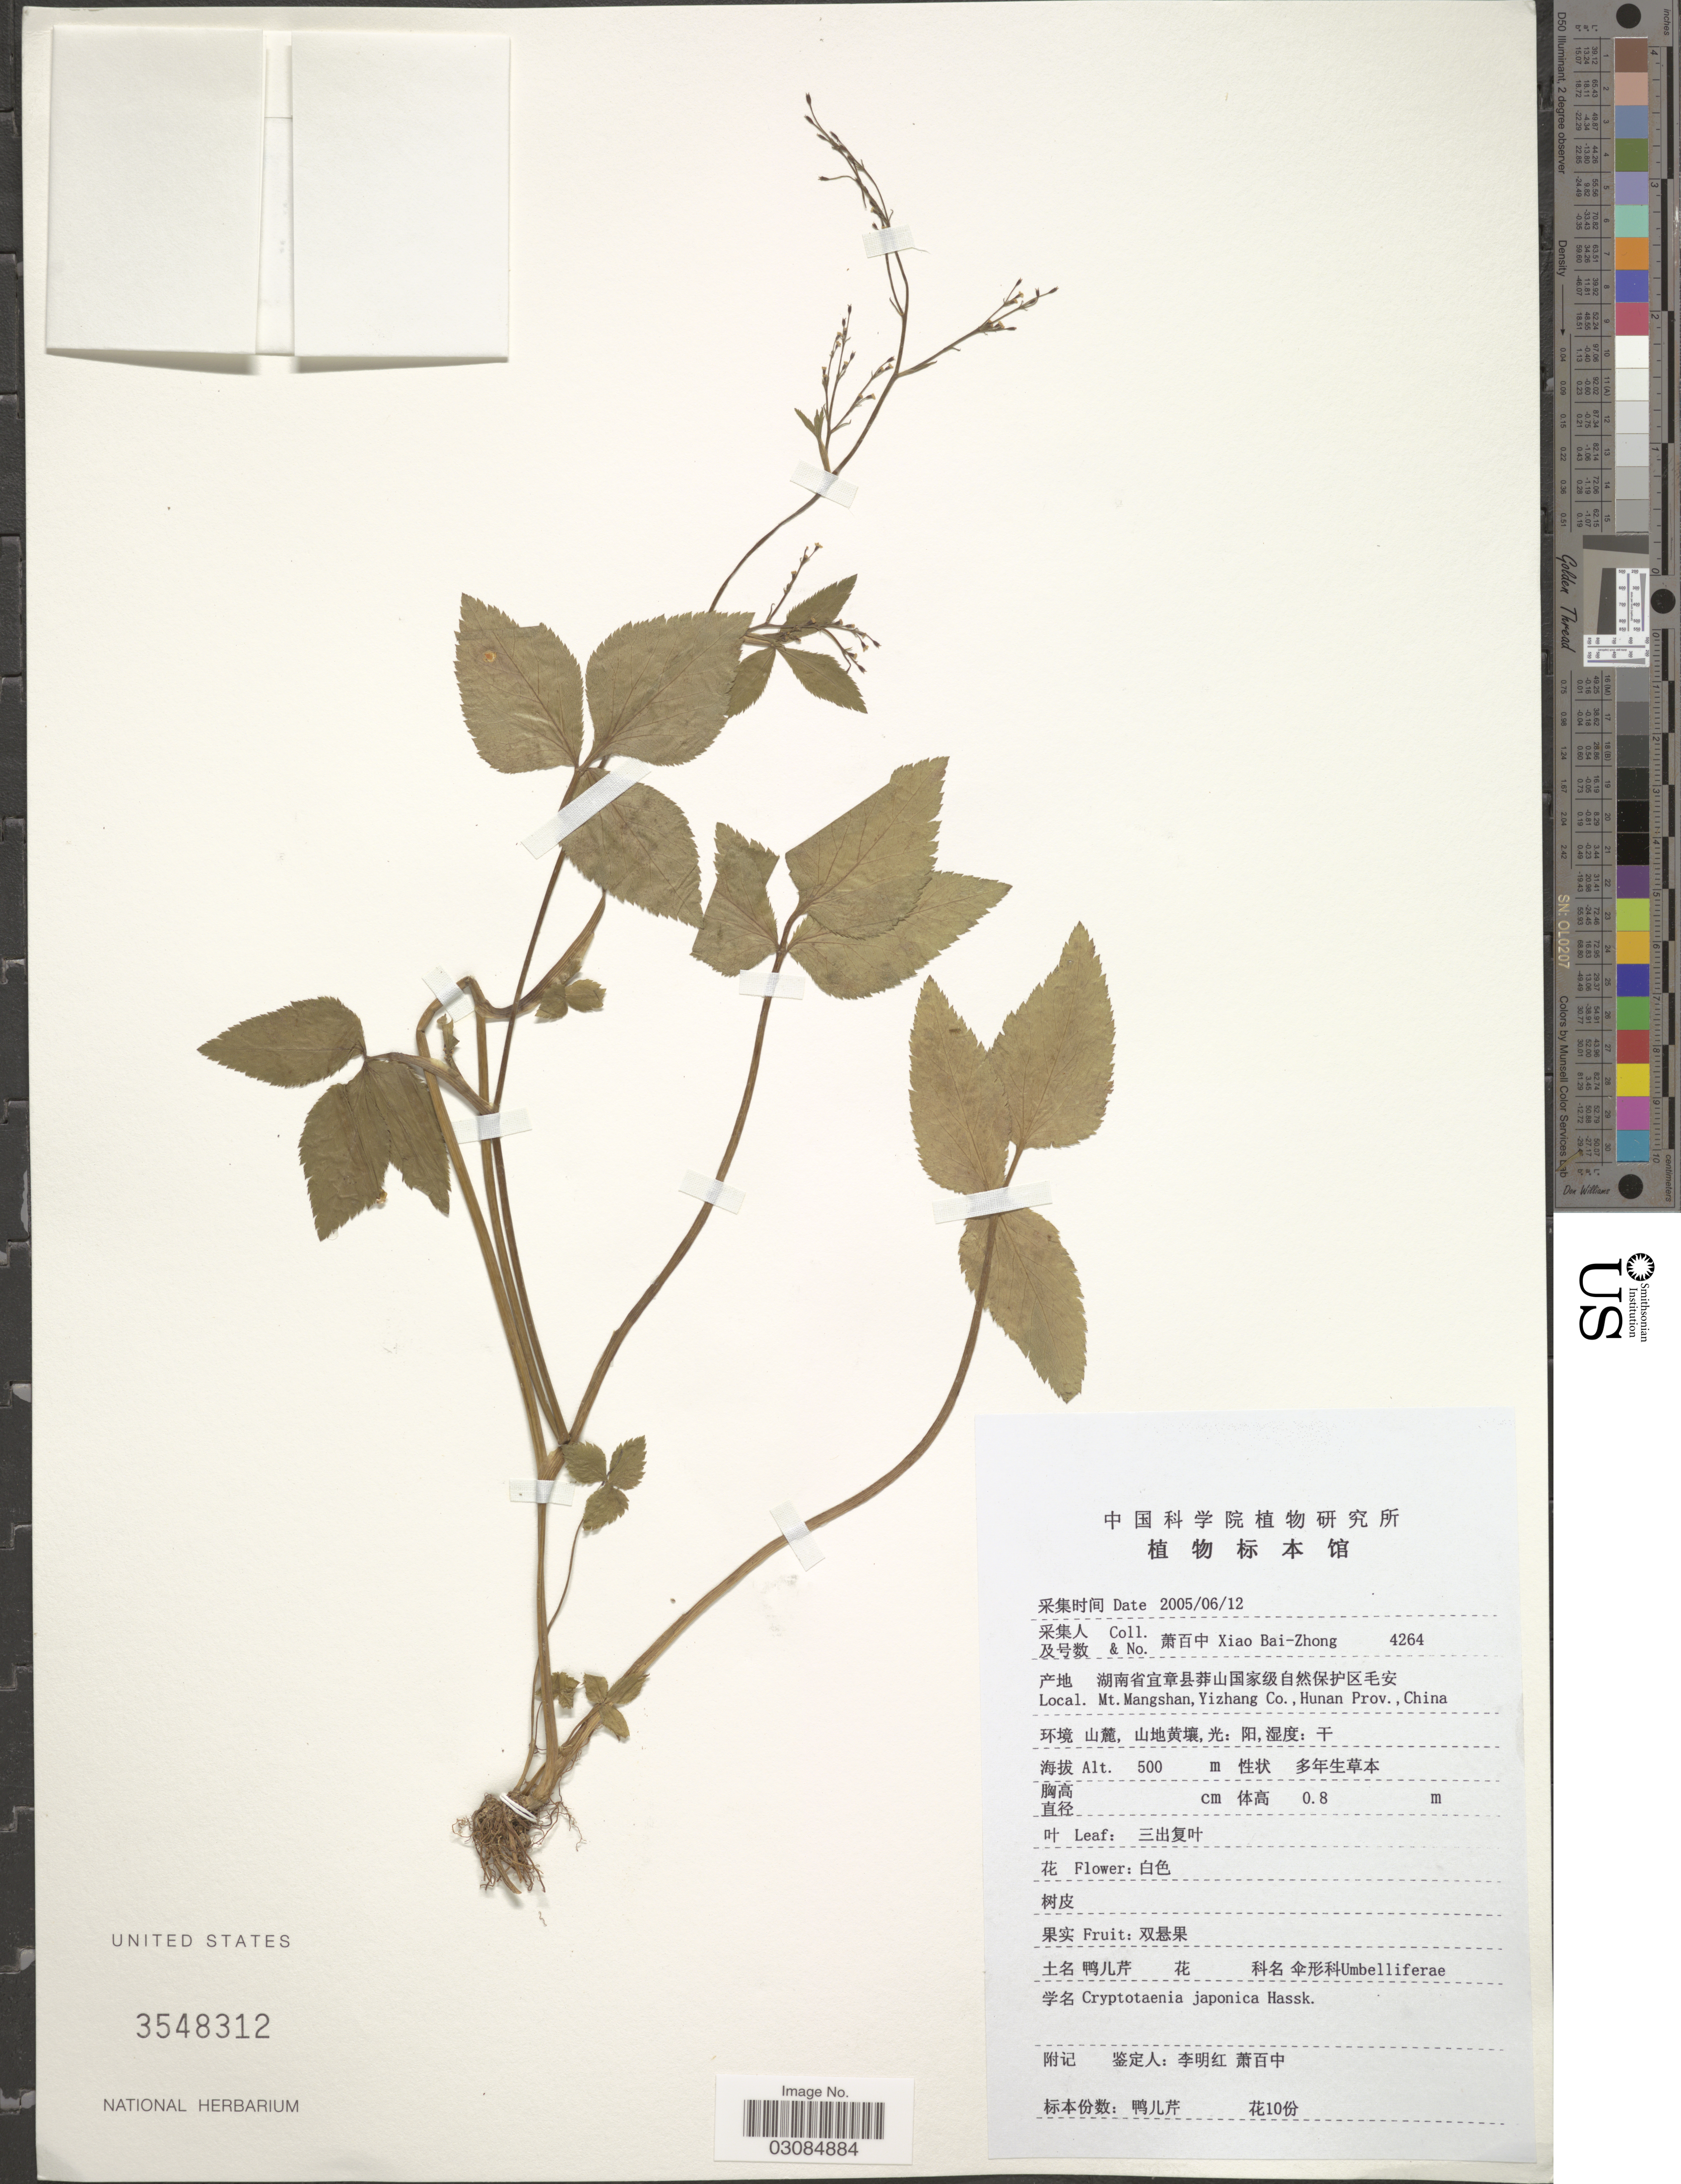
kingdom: Plantae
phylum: Tracheophyta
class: Magnoliopsida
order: Apiales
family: Apiaceae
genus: Cryptotaenia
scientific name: Cryptotaenia 10681280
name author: Hassk.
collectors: B. Z. Xiao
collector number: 4264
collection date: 2005-06-12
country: China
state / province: Hunan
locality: Mt. Mangshan, Yizhang Co., Hunan Prov.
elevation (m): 500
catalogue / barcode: US 3548312